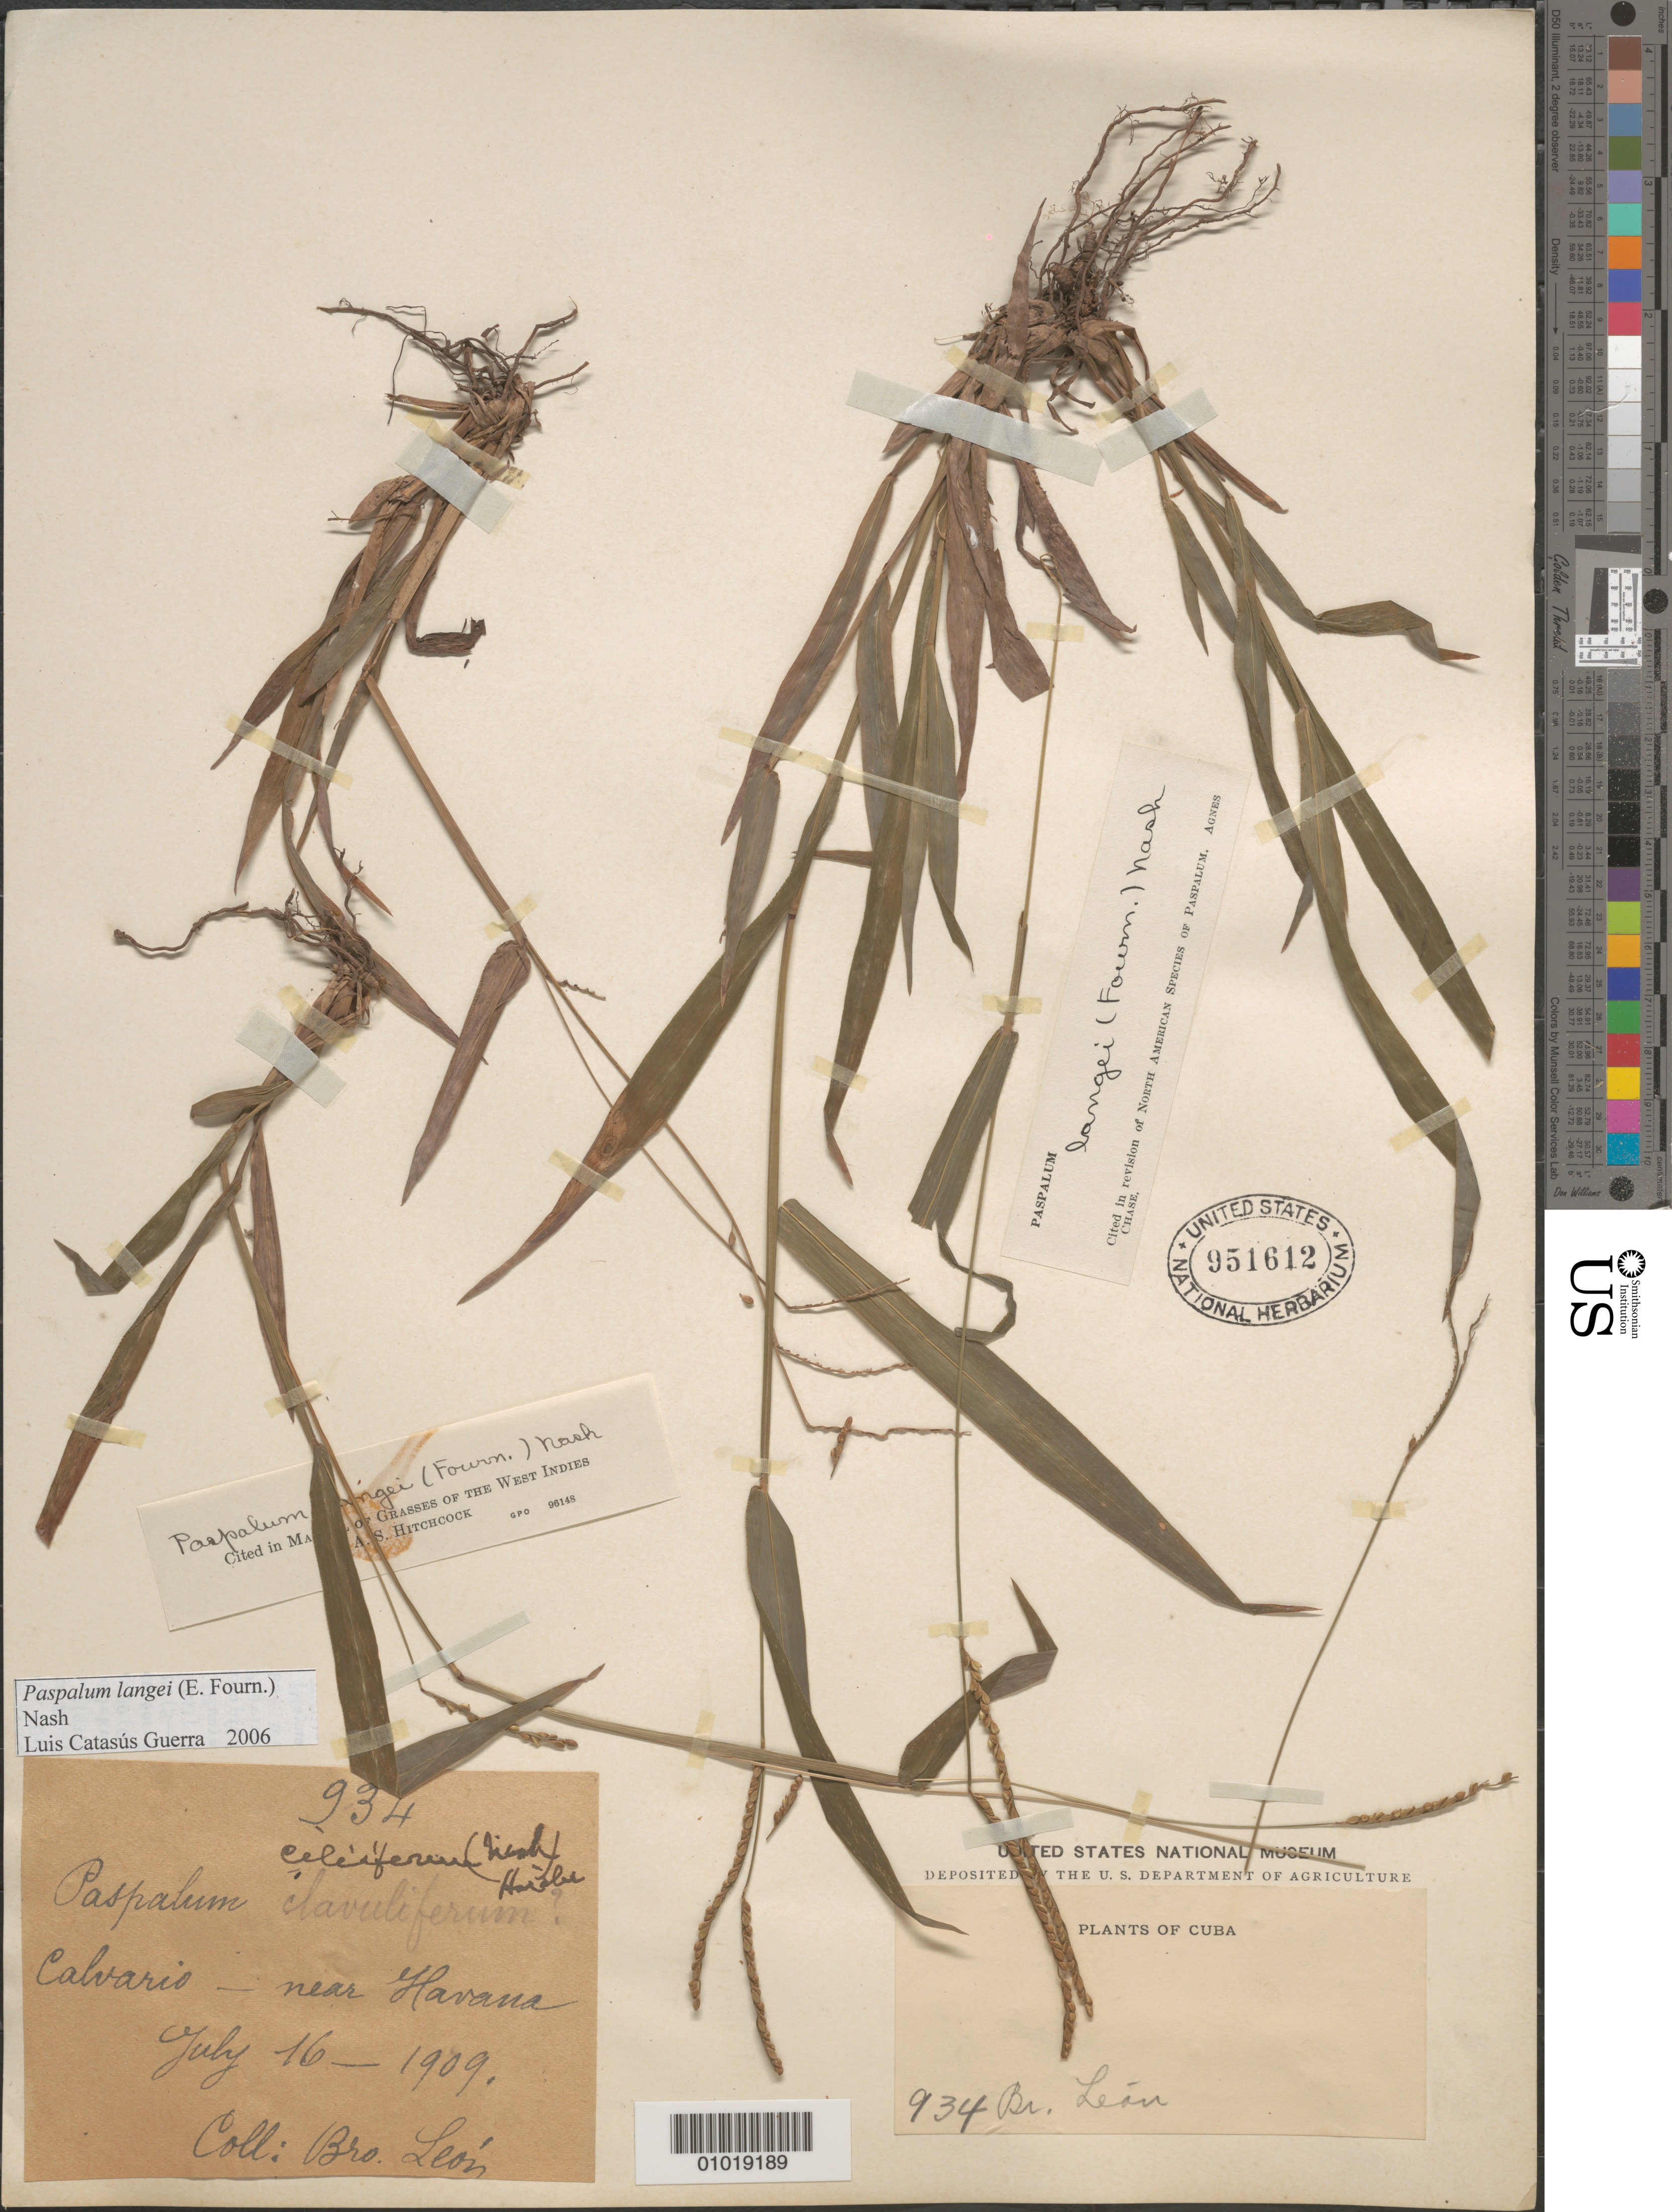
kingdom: Plantae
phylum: Tracheophyta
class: Liliopsida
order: Poales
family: Poaceae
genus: Paspalum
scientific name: Paspalum langei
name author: (E. Fourn.) Nash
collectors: Bro. León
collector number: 934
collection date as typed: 16 Jul 1909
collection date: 1909-07-16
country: Cuba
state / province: La Habana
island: Cuba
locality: Calvario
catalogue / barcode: US 951612